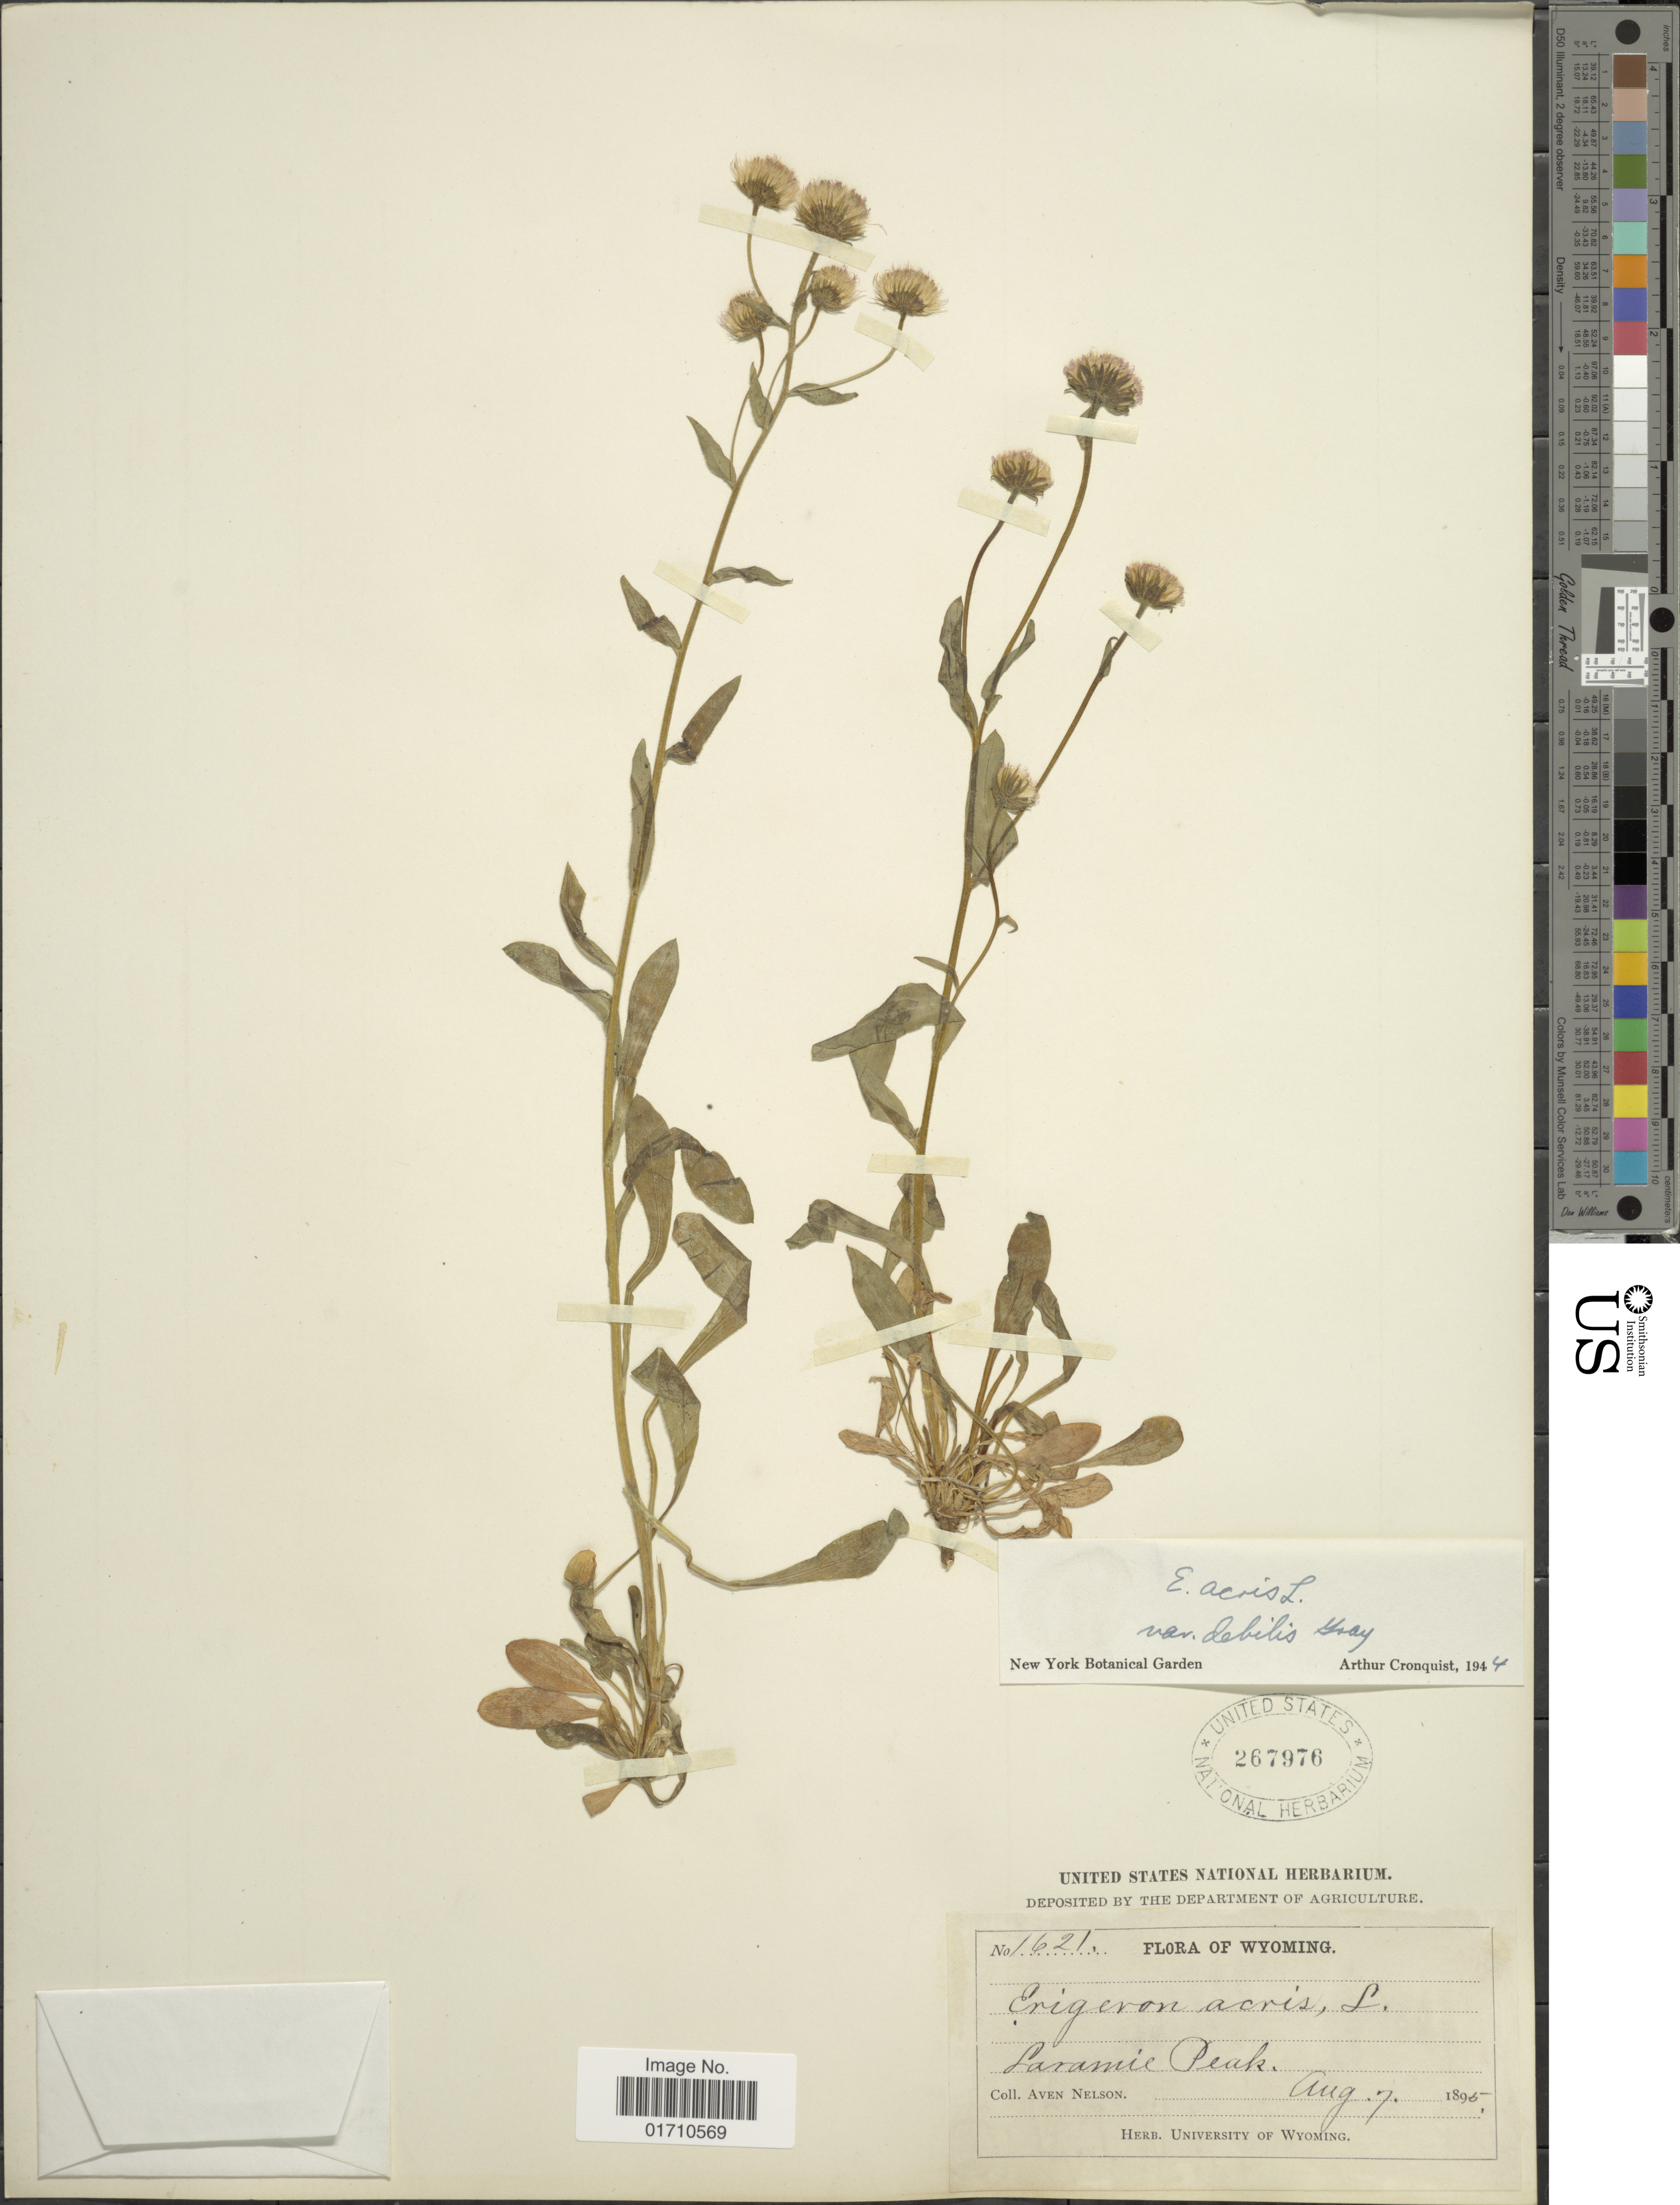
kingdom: Plantae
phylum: Tracheophyta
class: Magnoliopsida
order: Asterales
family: Asteraceae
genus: Erigeron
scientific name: Erigeron acris var. debilis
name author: A. Gray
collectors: A. Nelson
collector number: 1621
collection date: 1895-08-07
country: United States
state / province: Wyoming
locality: Laramie Peak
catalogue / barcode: US 267976